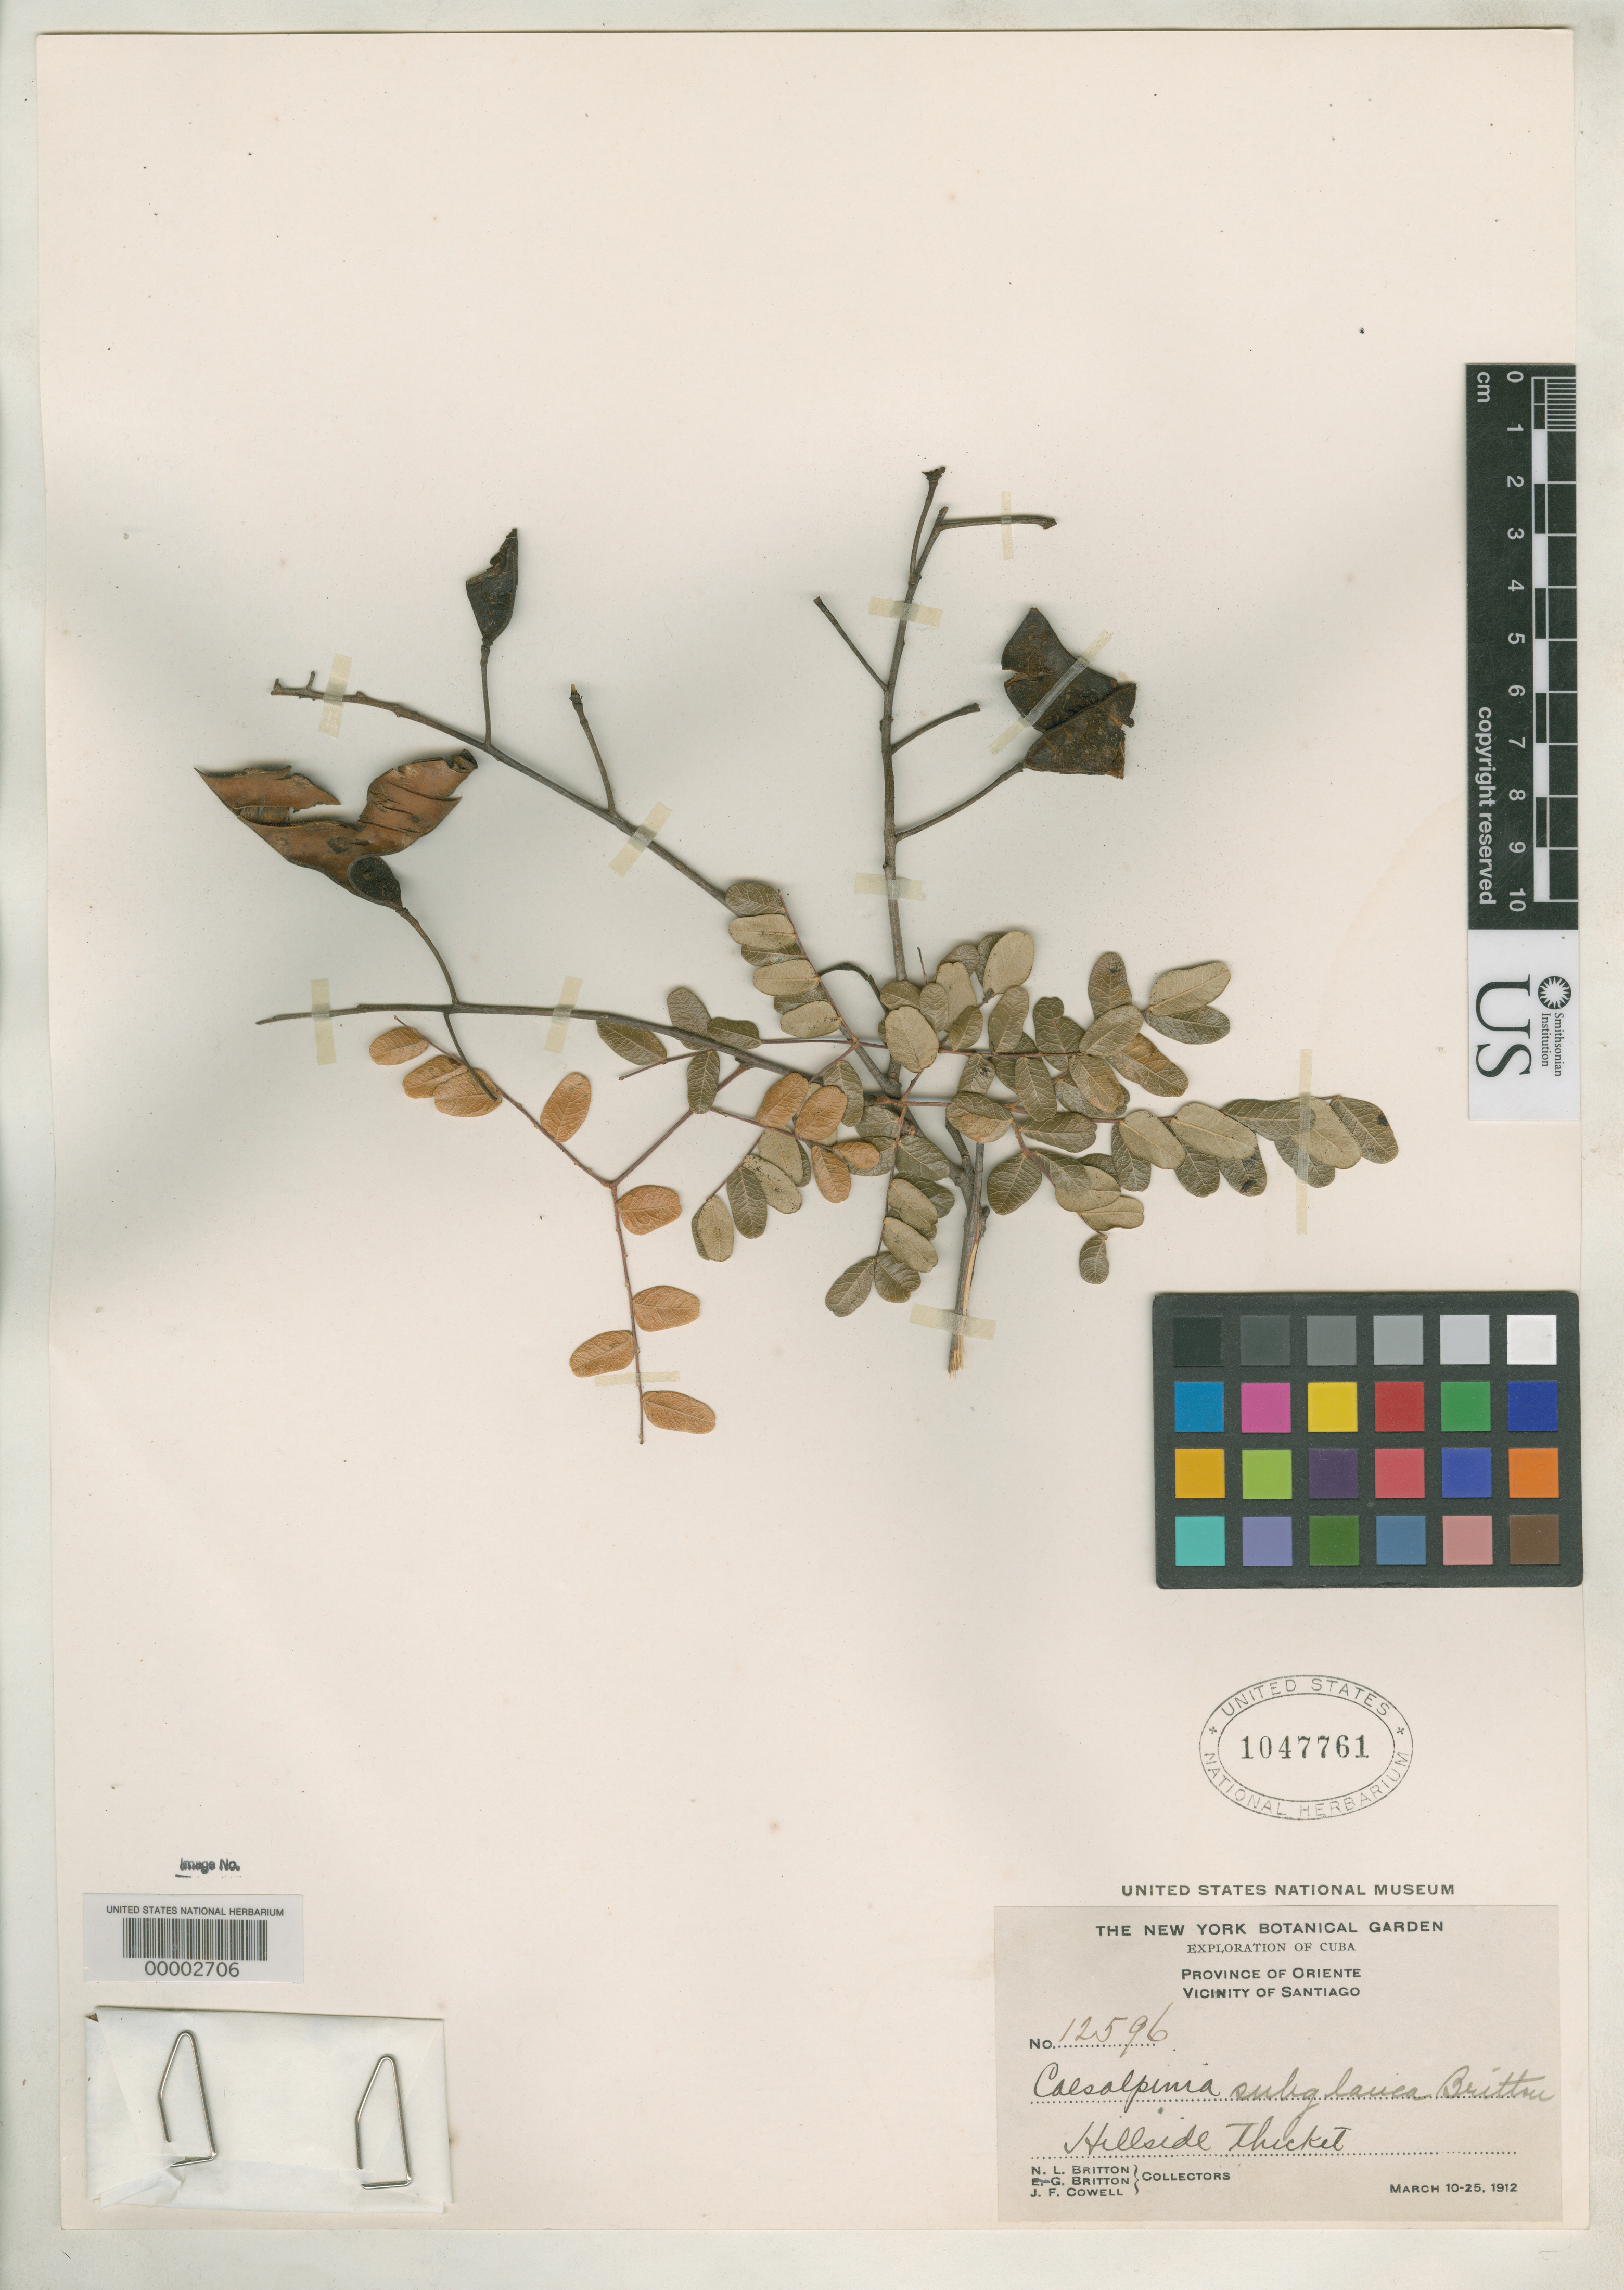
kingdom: Plantae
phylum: Tracheophyta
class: Magnoliopsida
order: Fabales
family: Fabaceae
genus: Caesalpinia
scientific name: Caesalpinia subglauca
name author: Britton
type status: Isotype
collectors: N. Britton, E. G. Britton & J. F. Cowell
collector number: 12596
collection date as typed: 10 Mar 1925 to 25 Mar 1925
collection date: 1925-03-10/1925-03-25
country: Cuba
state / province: Oriente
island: Greater Antilles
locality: Vicinity of Santiago.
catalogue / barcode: US 1047761